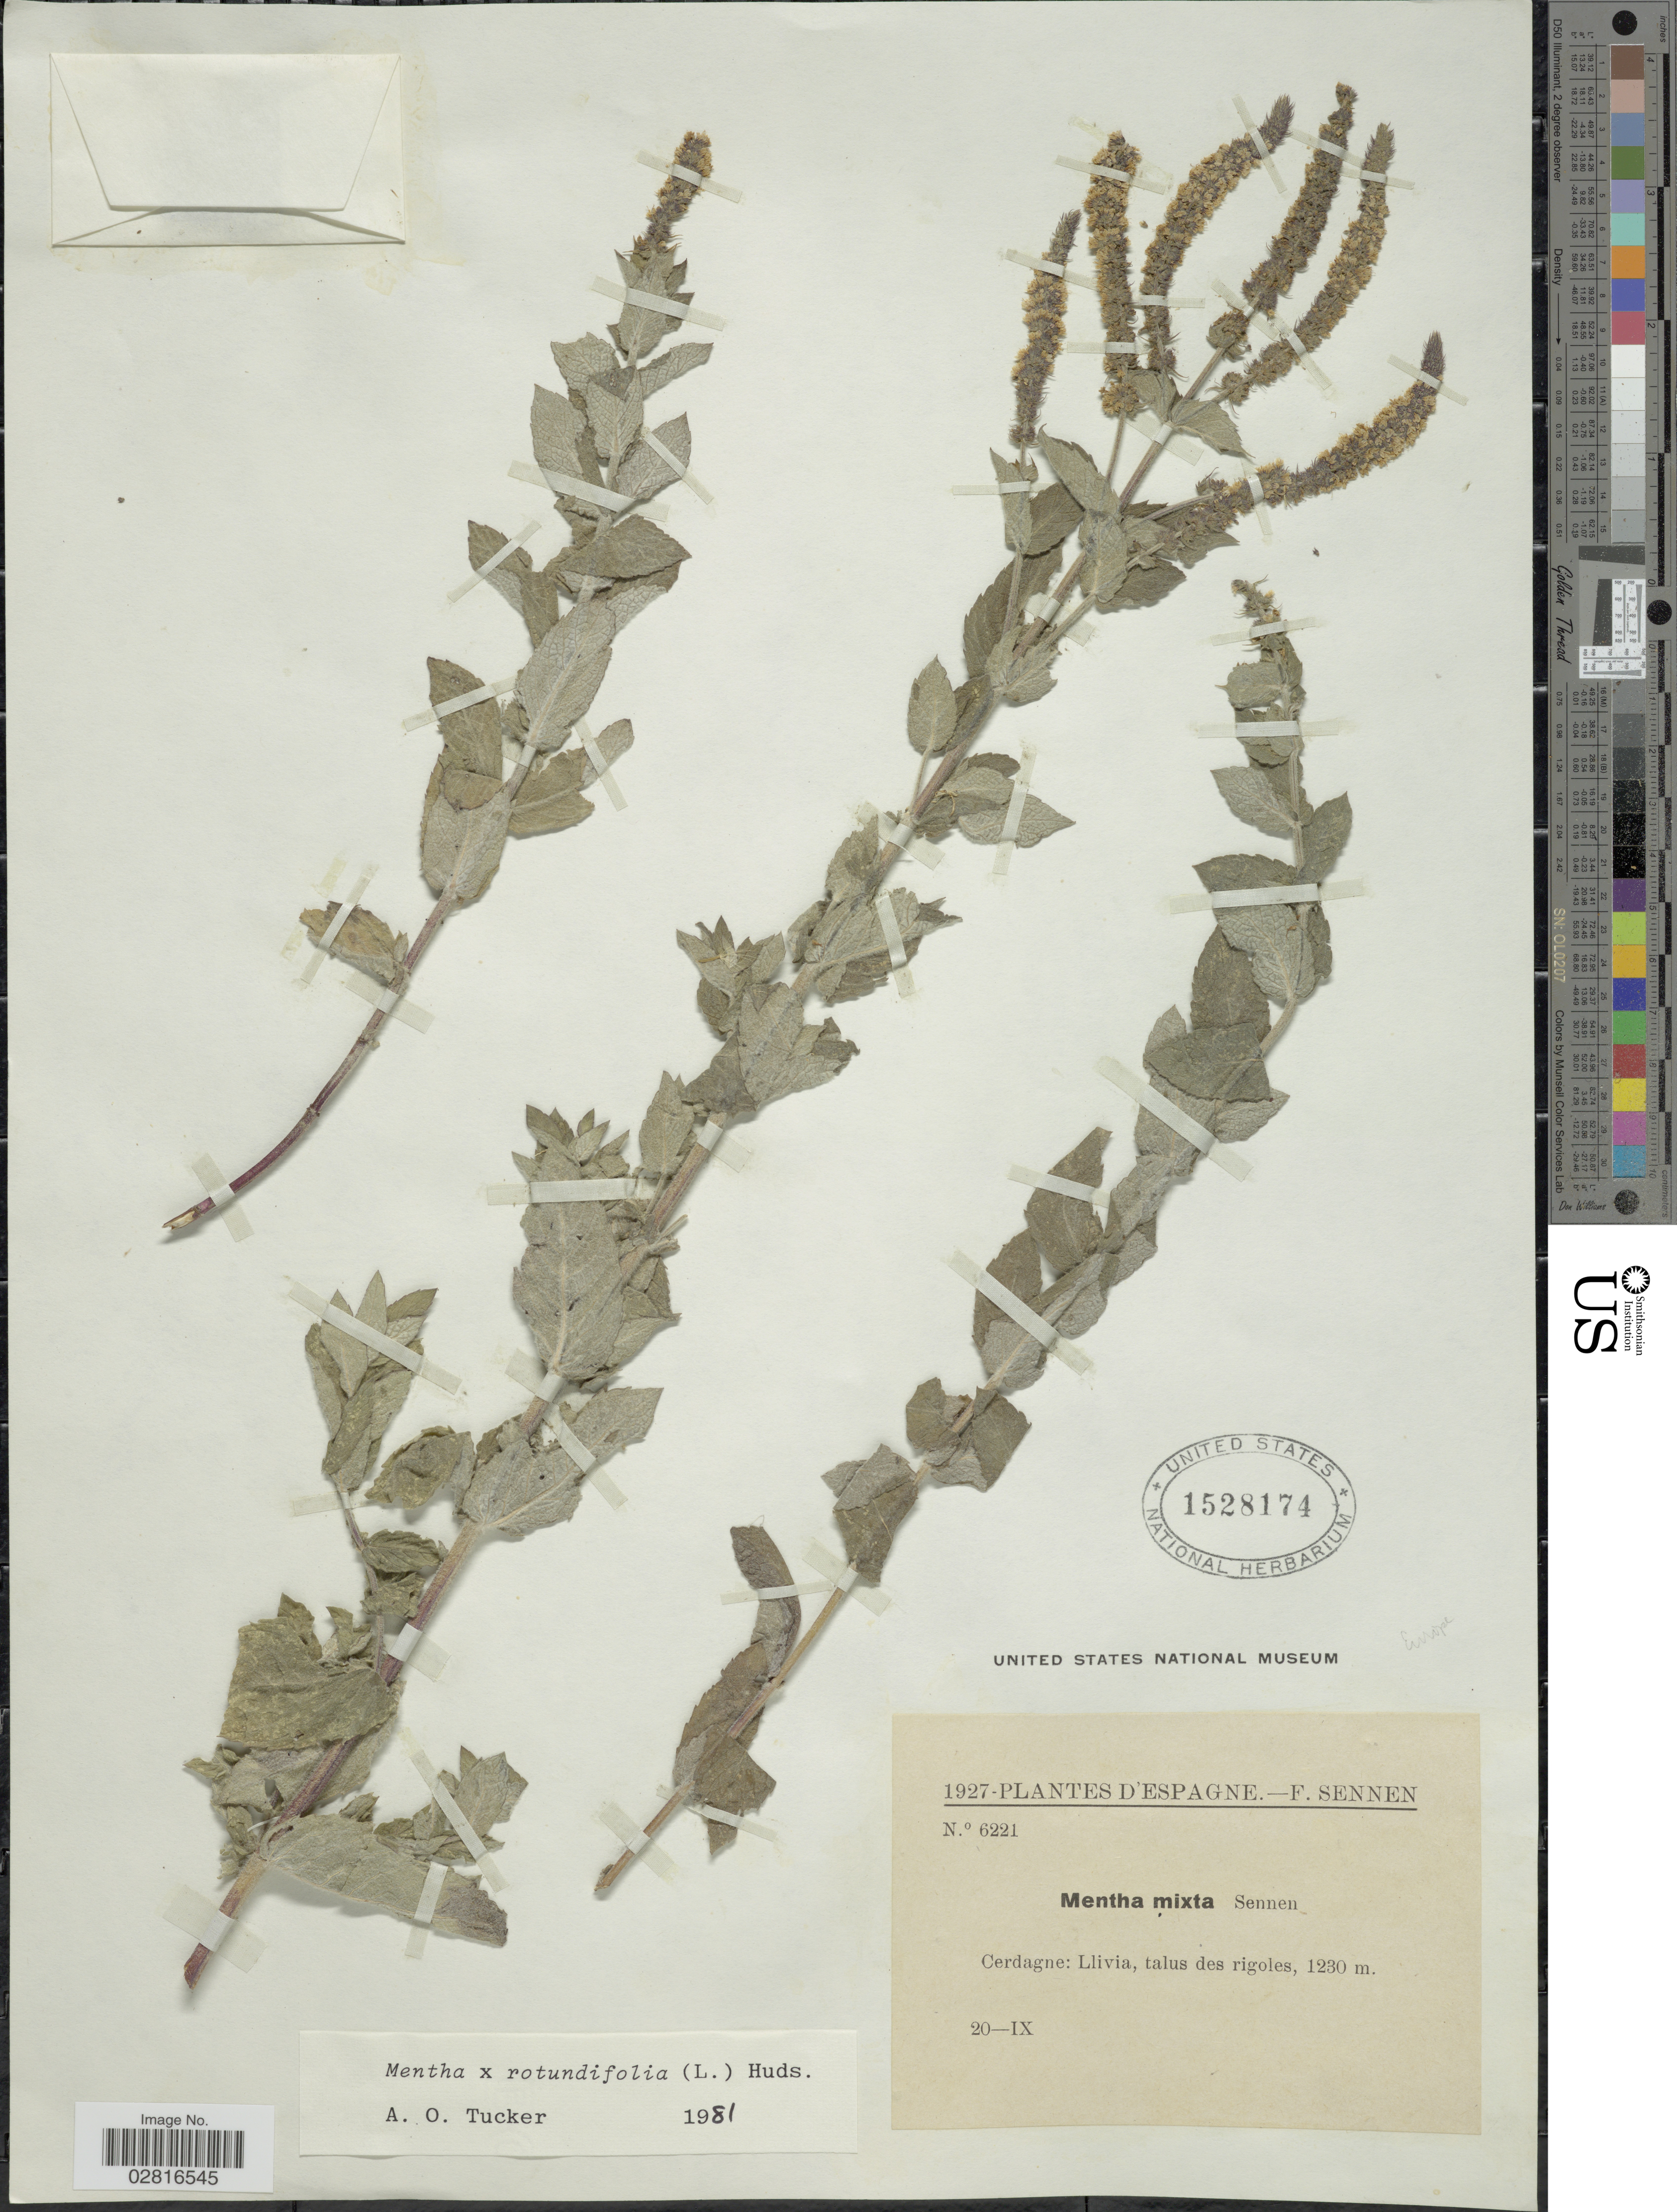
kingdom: Plantae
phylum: Tracheophyta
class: Magnoliopsida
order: Lamiales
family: Lamiaceae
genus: Mentha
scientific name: Mentha rotundifolia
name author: (L.) Huds.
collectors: E. Sennen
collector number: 6221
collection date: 1927-09-20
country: Spain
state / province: Islas Baleares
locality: Cerdagne: Llivia, talus des rigoles.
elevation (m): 1230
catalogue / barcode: US 1528174